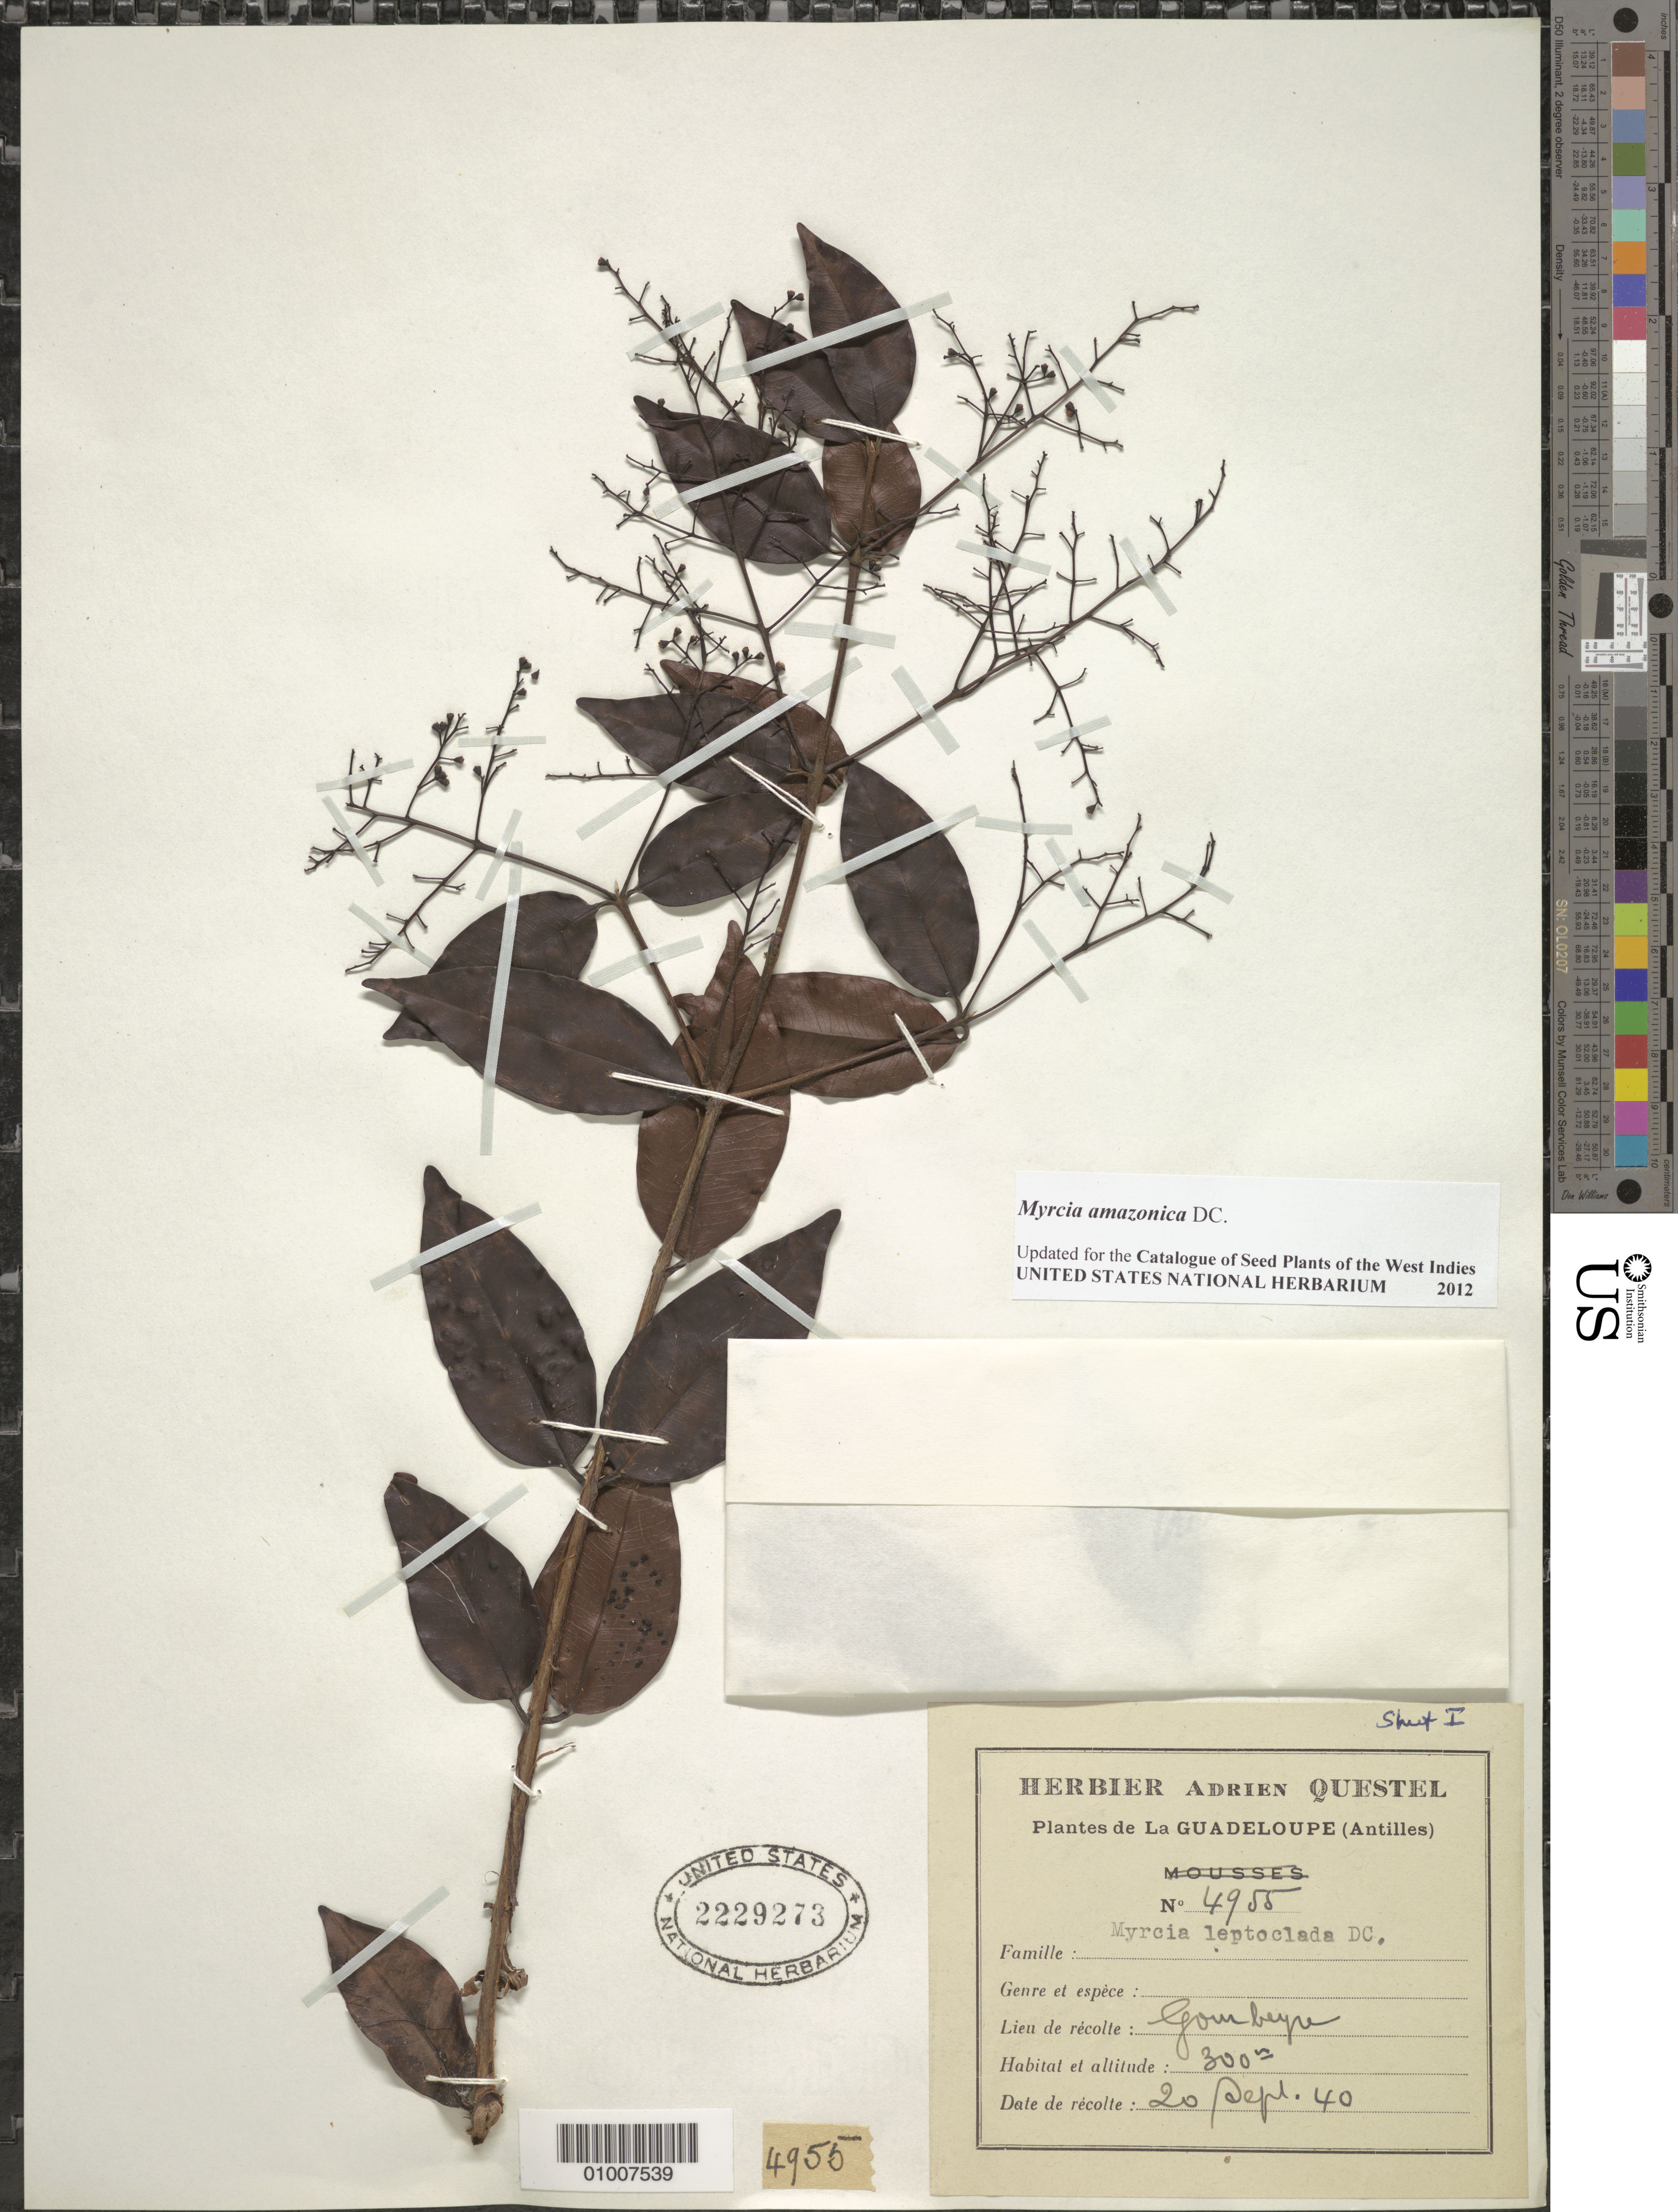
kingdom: Plantae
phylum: Tracheophyta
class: Magnoliopsida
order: Myrtales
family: Myrtaceae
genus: Myrcia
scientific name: Myrcia amazonica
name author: DC.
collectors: A. Questel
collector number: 4955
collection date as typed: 20 Sep 1940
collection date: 1940-09-20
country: Guadeloupe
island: Basse Terre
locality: Gombeyre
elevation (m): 300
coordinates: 0 N, 0 E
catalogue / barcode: US 2229273